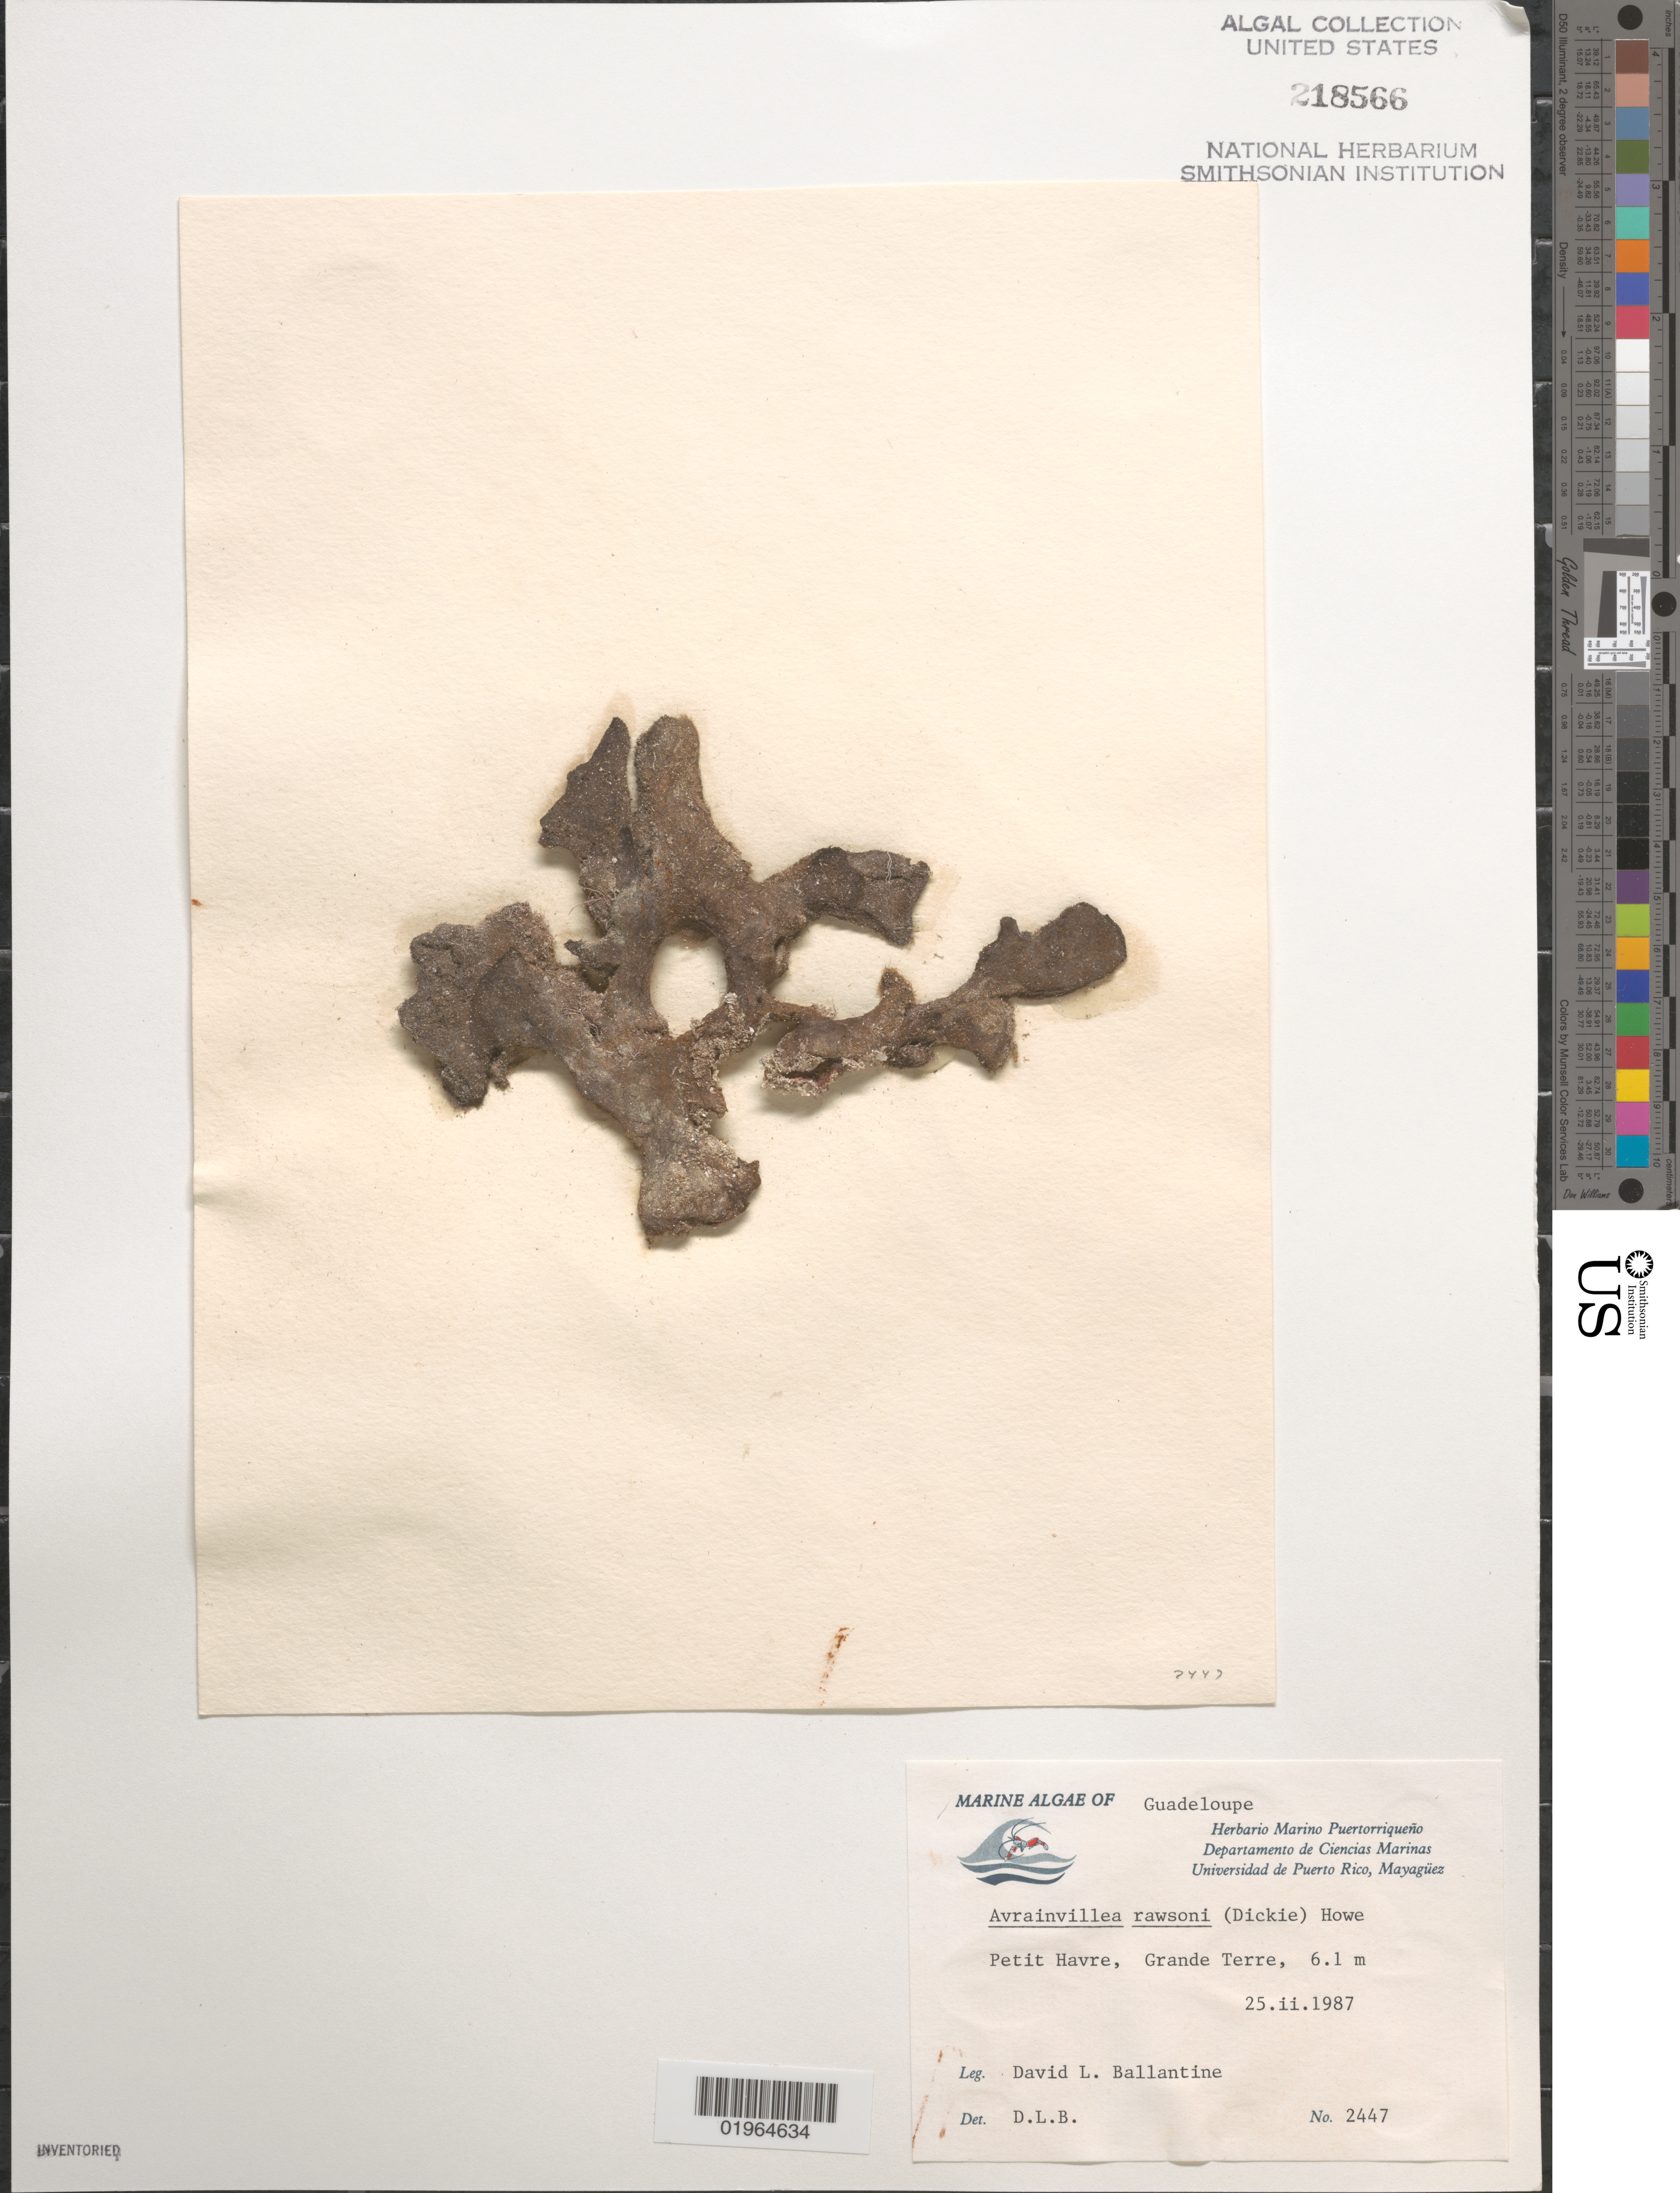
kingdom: Plantae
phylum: Chlorophyta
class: Ulvophyceae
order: Bryopsidales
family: Dichotomosiphonaceae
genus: Avrainvillea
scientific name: Avrainvillea rawsonii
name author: (Dickie) M. Howe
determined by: Ballantine, D. L.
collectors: D.L. Ballantine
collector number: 2447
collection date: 1987-02-25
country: Guadeloupe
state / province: Grande Terre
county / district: Petit Havre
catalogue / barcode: US 218566